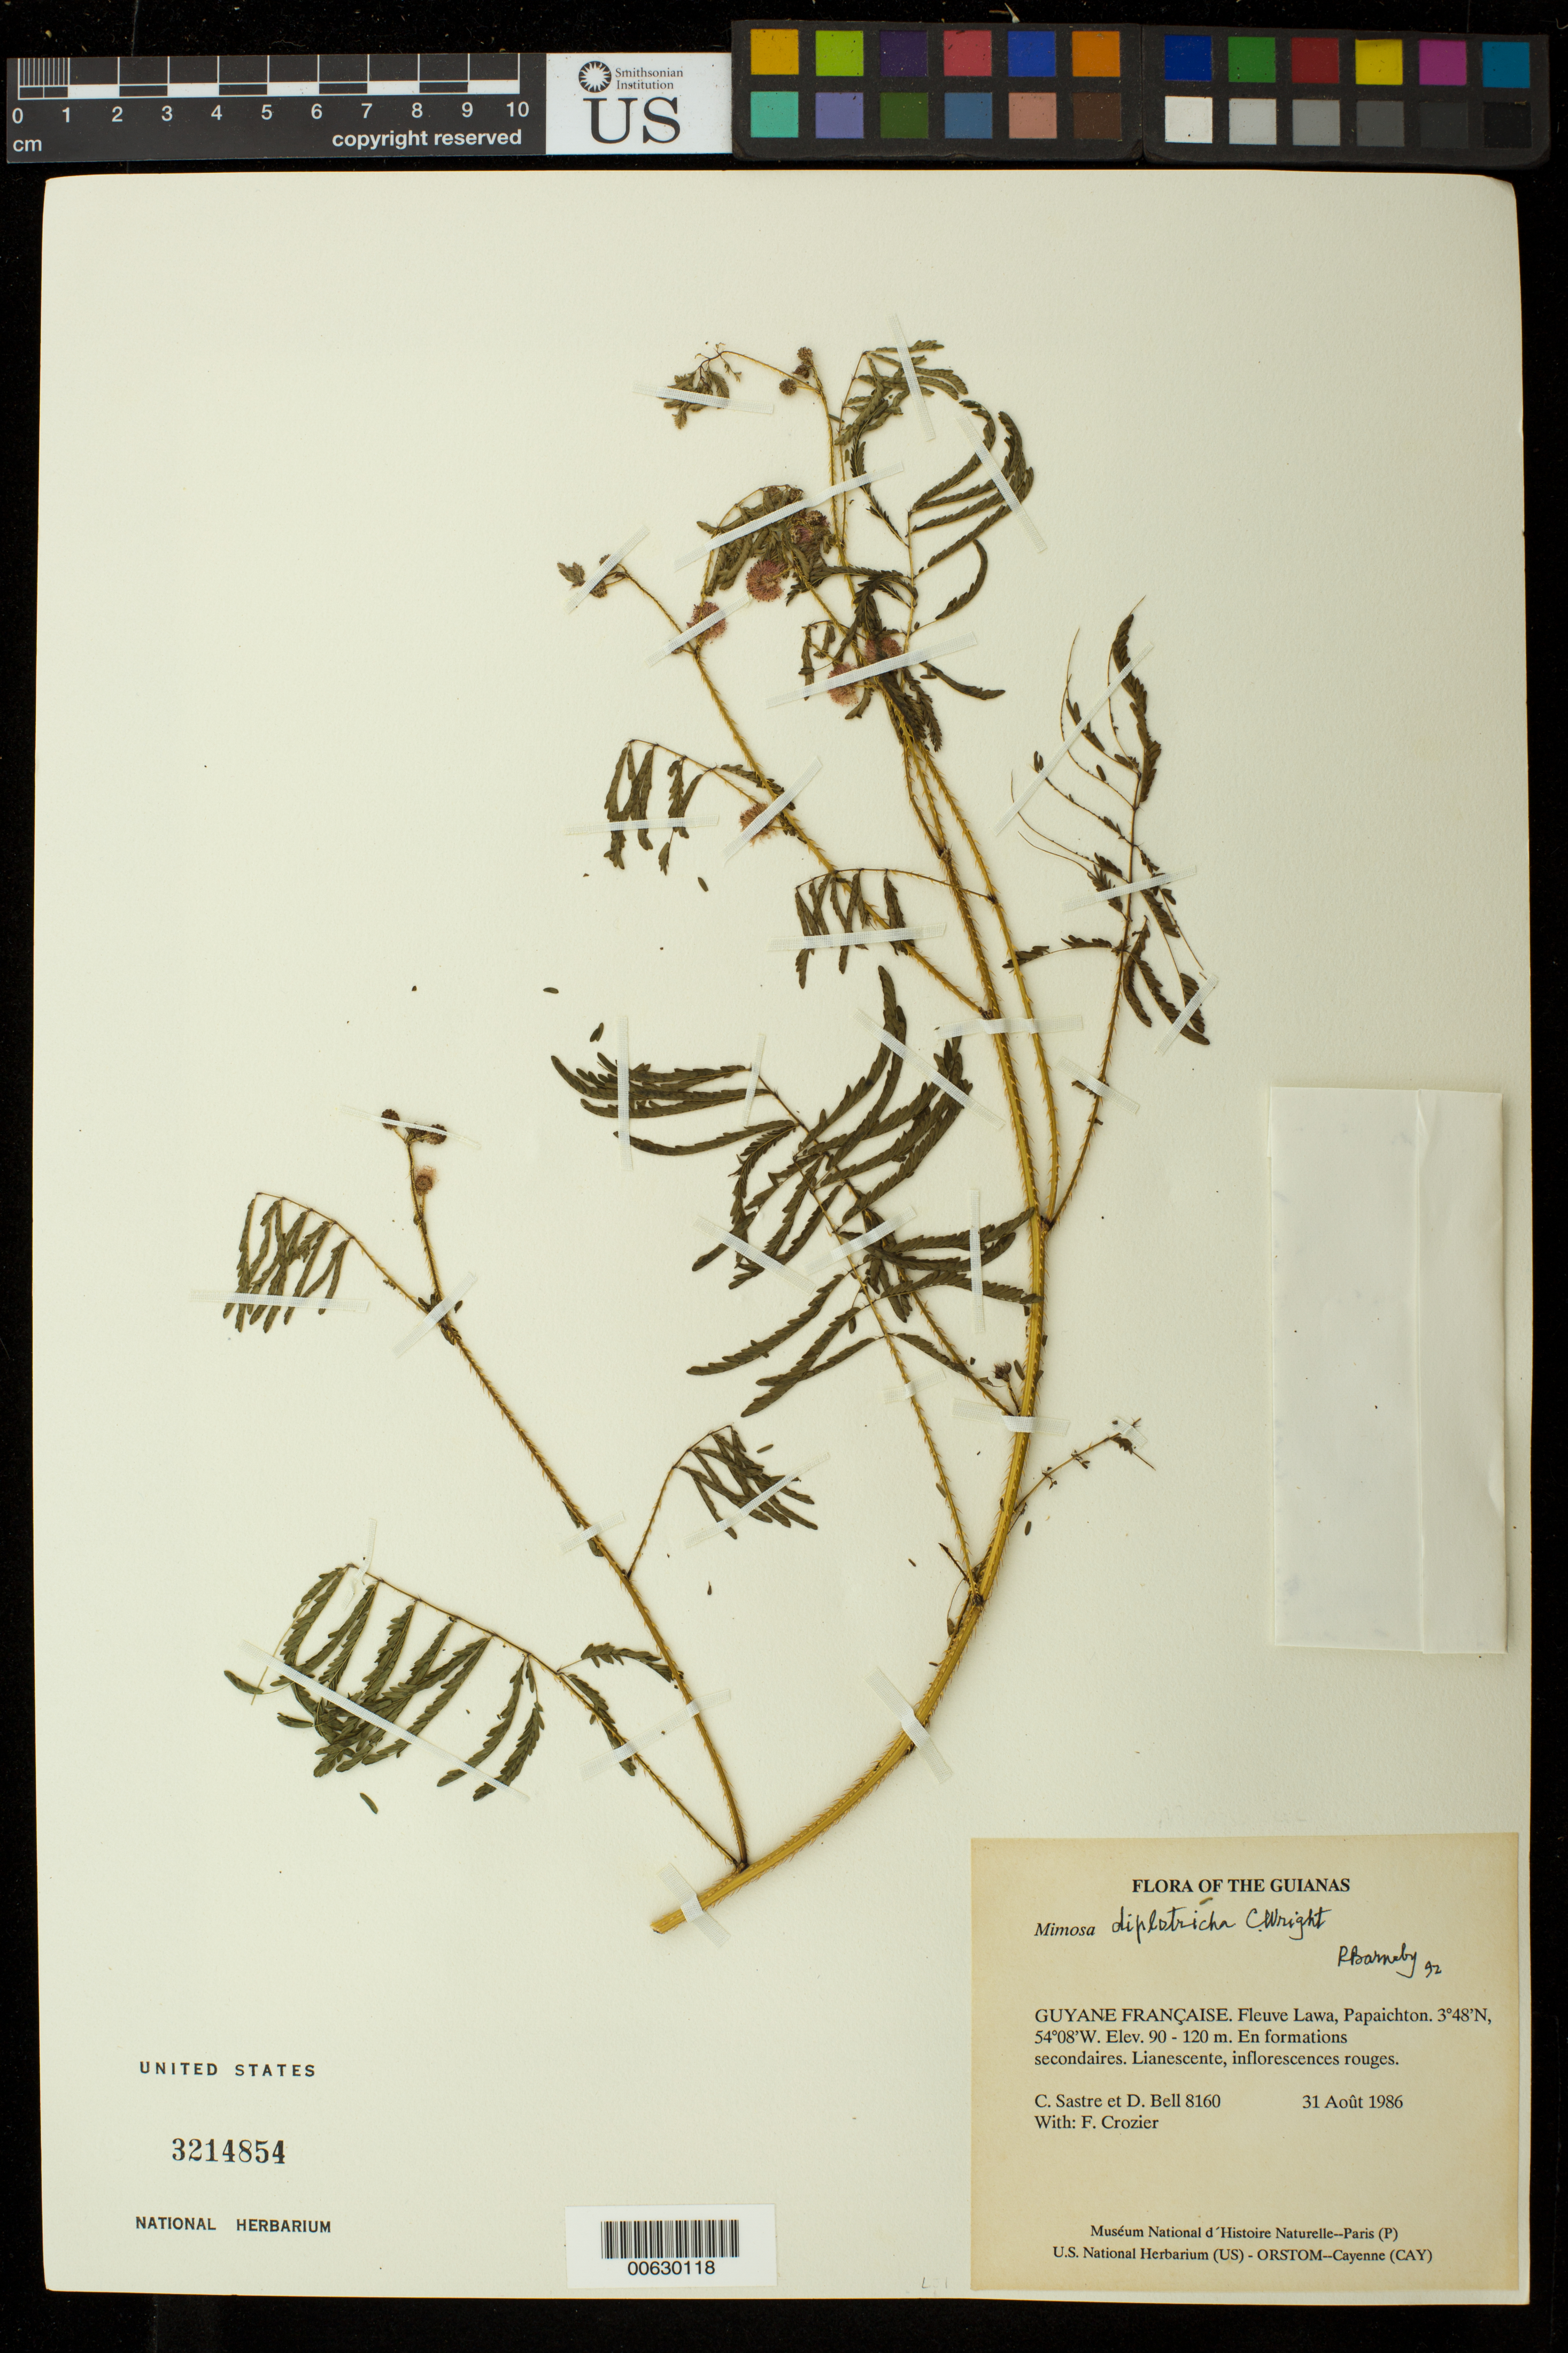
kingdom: Plantae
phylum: Tracheophyta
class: Magnoliopsida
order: Fabales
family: Fabaceae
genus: Mimosa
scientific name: Mimosa diplotricha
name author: C. Wright in Sauvalle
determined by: Barneby, Rupert C., (NY)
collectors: C. H. L. Sastre, D. A. Bell & F. Crozier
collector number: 8160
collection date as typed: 31 August 1986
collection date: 1986-08-31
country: French Guiana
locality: Fleuve Lawa, Papaichton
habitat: En formations secondaires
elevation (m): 90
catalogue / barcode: US 3214854